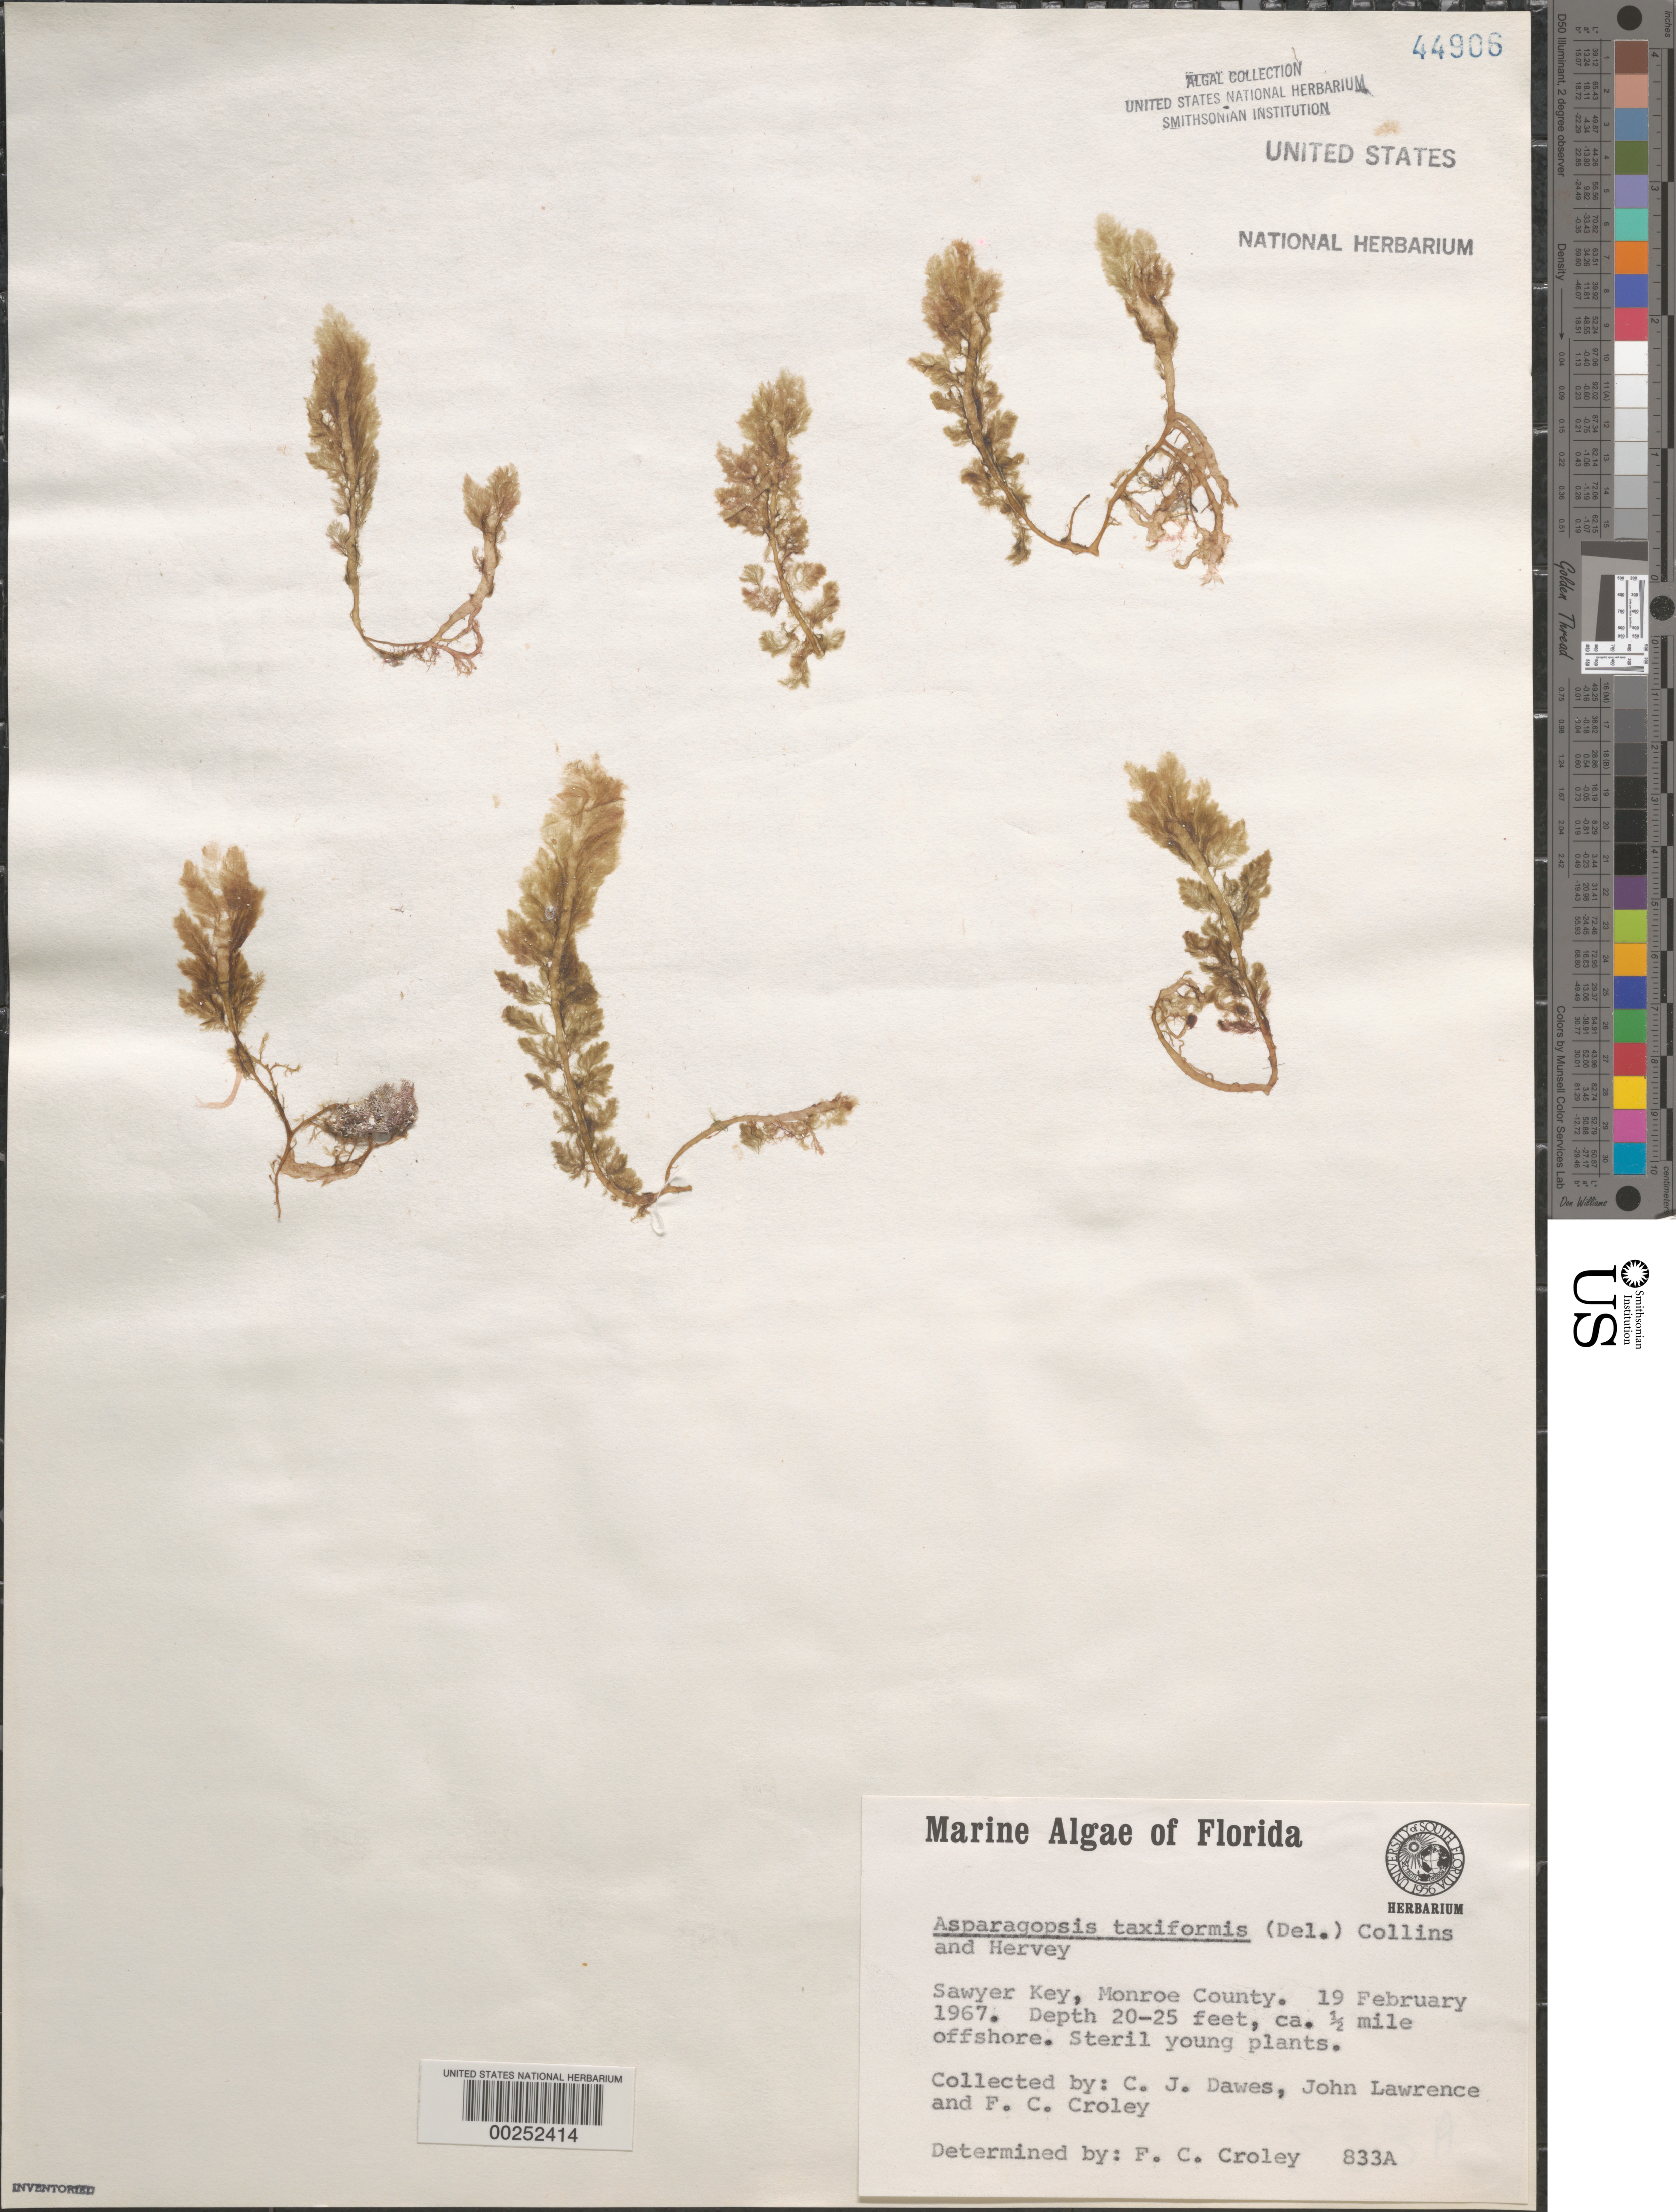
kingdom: Plantae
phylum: Rhodophyta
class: Florideophyceae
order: Bonnemaisoniales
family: Bonnemaisoniaceae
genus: Asparagopsis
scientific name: Asparagopsis taxiformis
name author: (Delile) Trevis.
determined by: Croley, F. C.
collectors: C. Dawes, J. Lawrence & F. C. Croley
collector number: FCC 833a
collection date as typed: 19 Feb 1967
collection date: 1967-02-19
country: United States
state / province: Florida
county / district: Monroe County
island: Sawyer Key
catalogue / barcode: US 44906